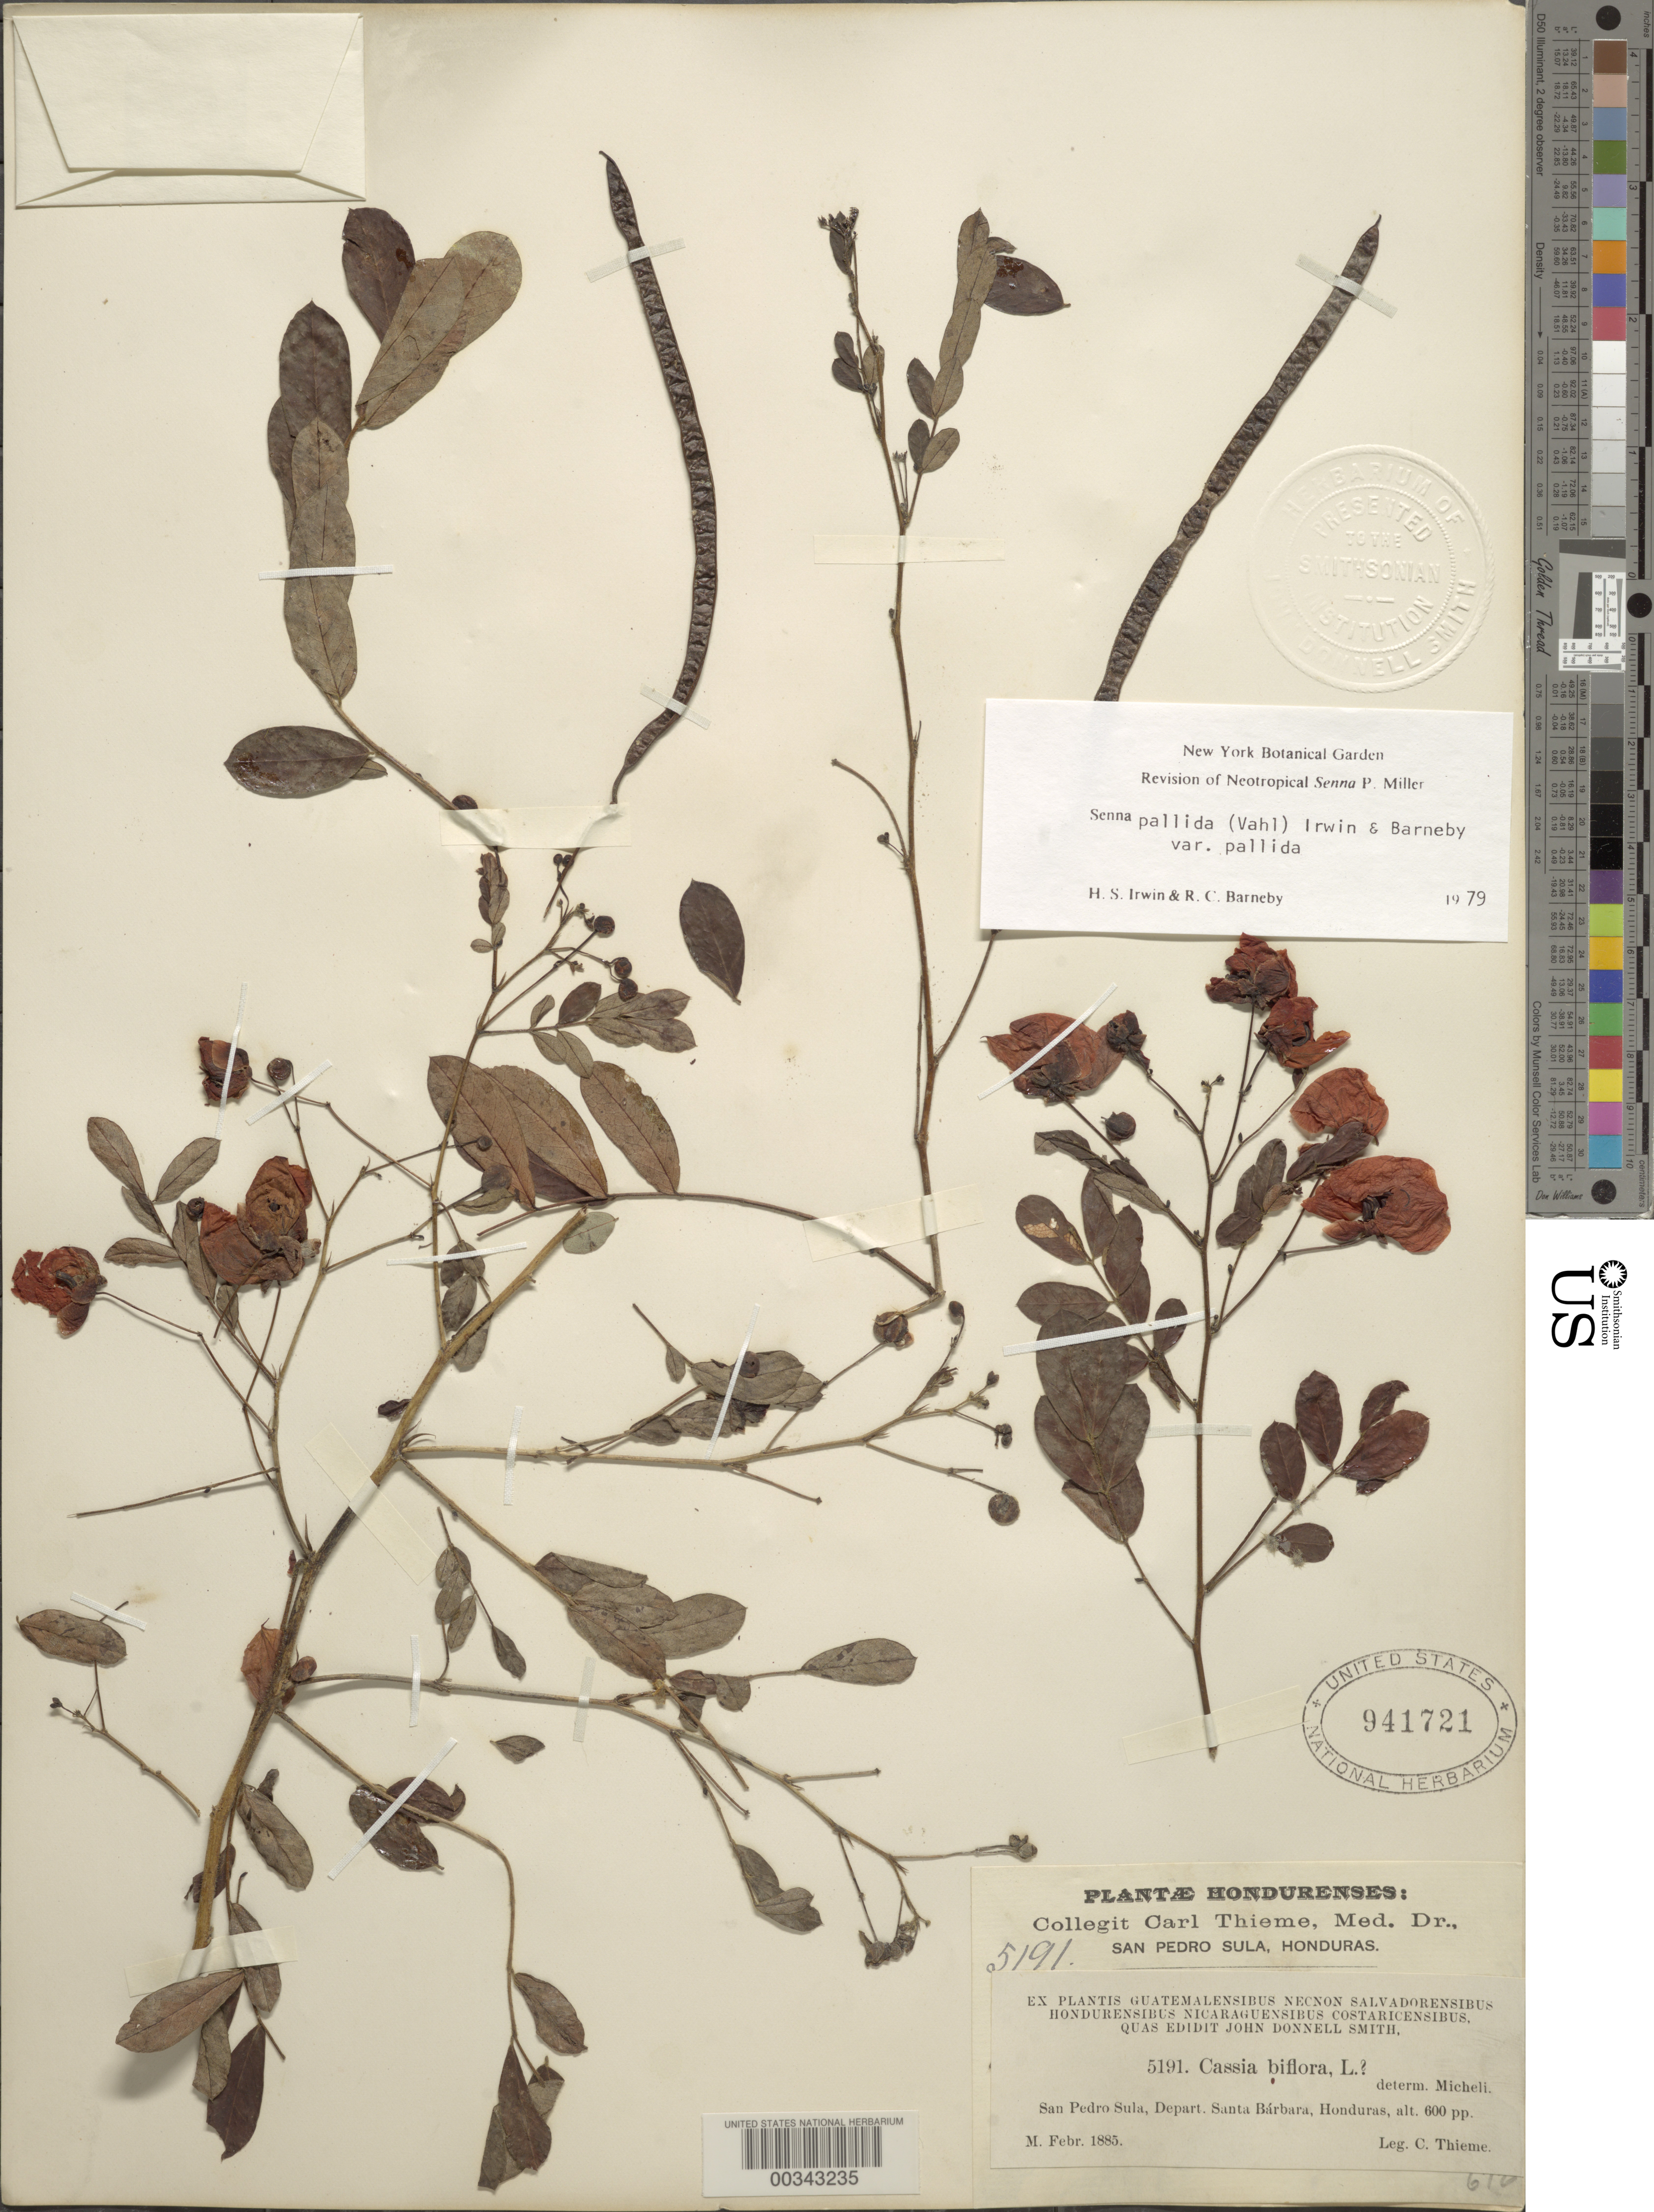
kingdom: Plantae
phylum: Tracheophyta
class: Magnoliopsida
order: Fabales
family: Fabaceae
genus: Senna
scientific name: Senna pallida var. pallida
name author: (Vahl) H.S. Irwin & Barneby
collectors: C. Thieme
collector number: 5191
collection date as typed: Feb 1885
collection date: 1885-02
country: Honduras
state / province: Santa Bárbara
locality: San Pedro Sula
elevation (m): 183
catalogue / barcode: US 941721